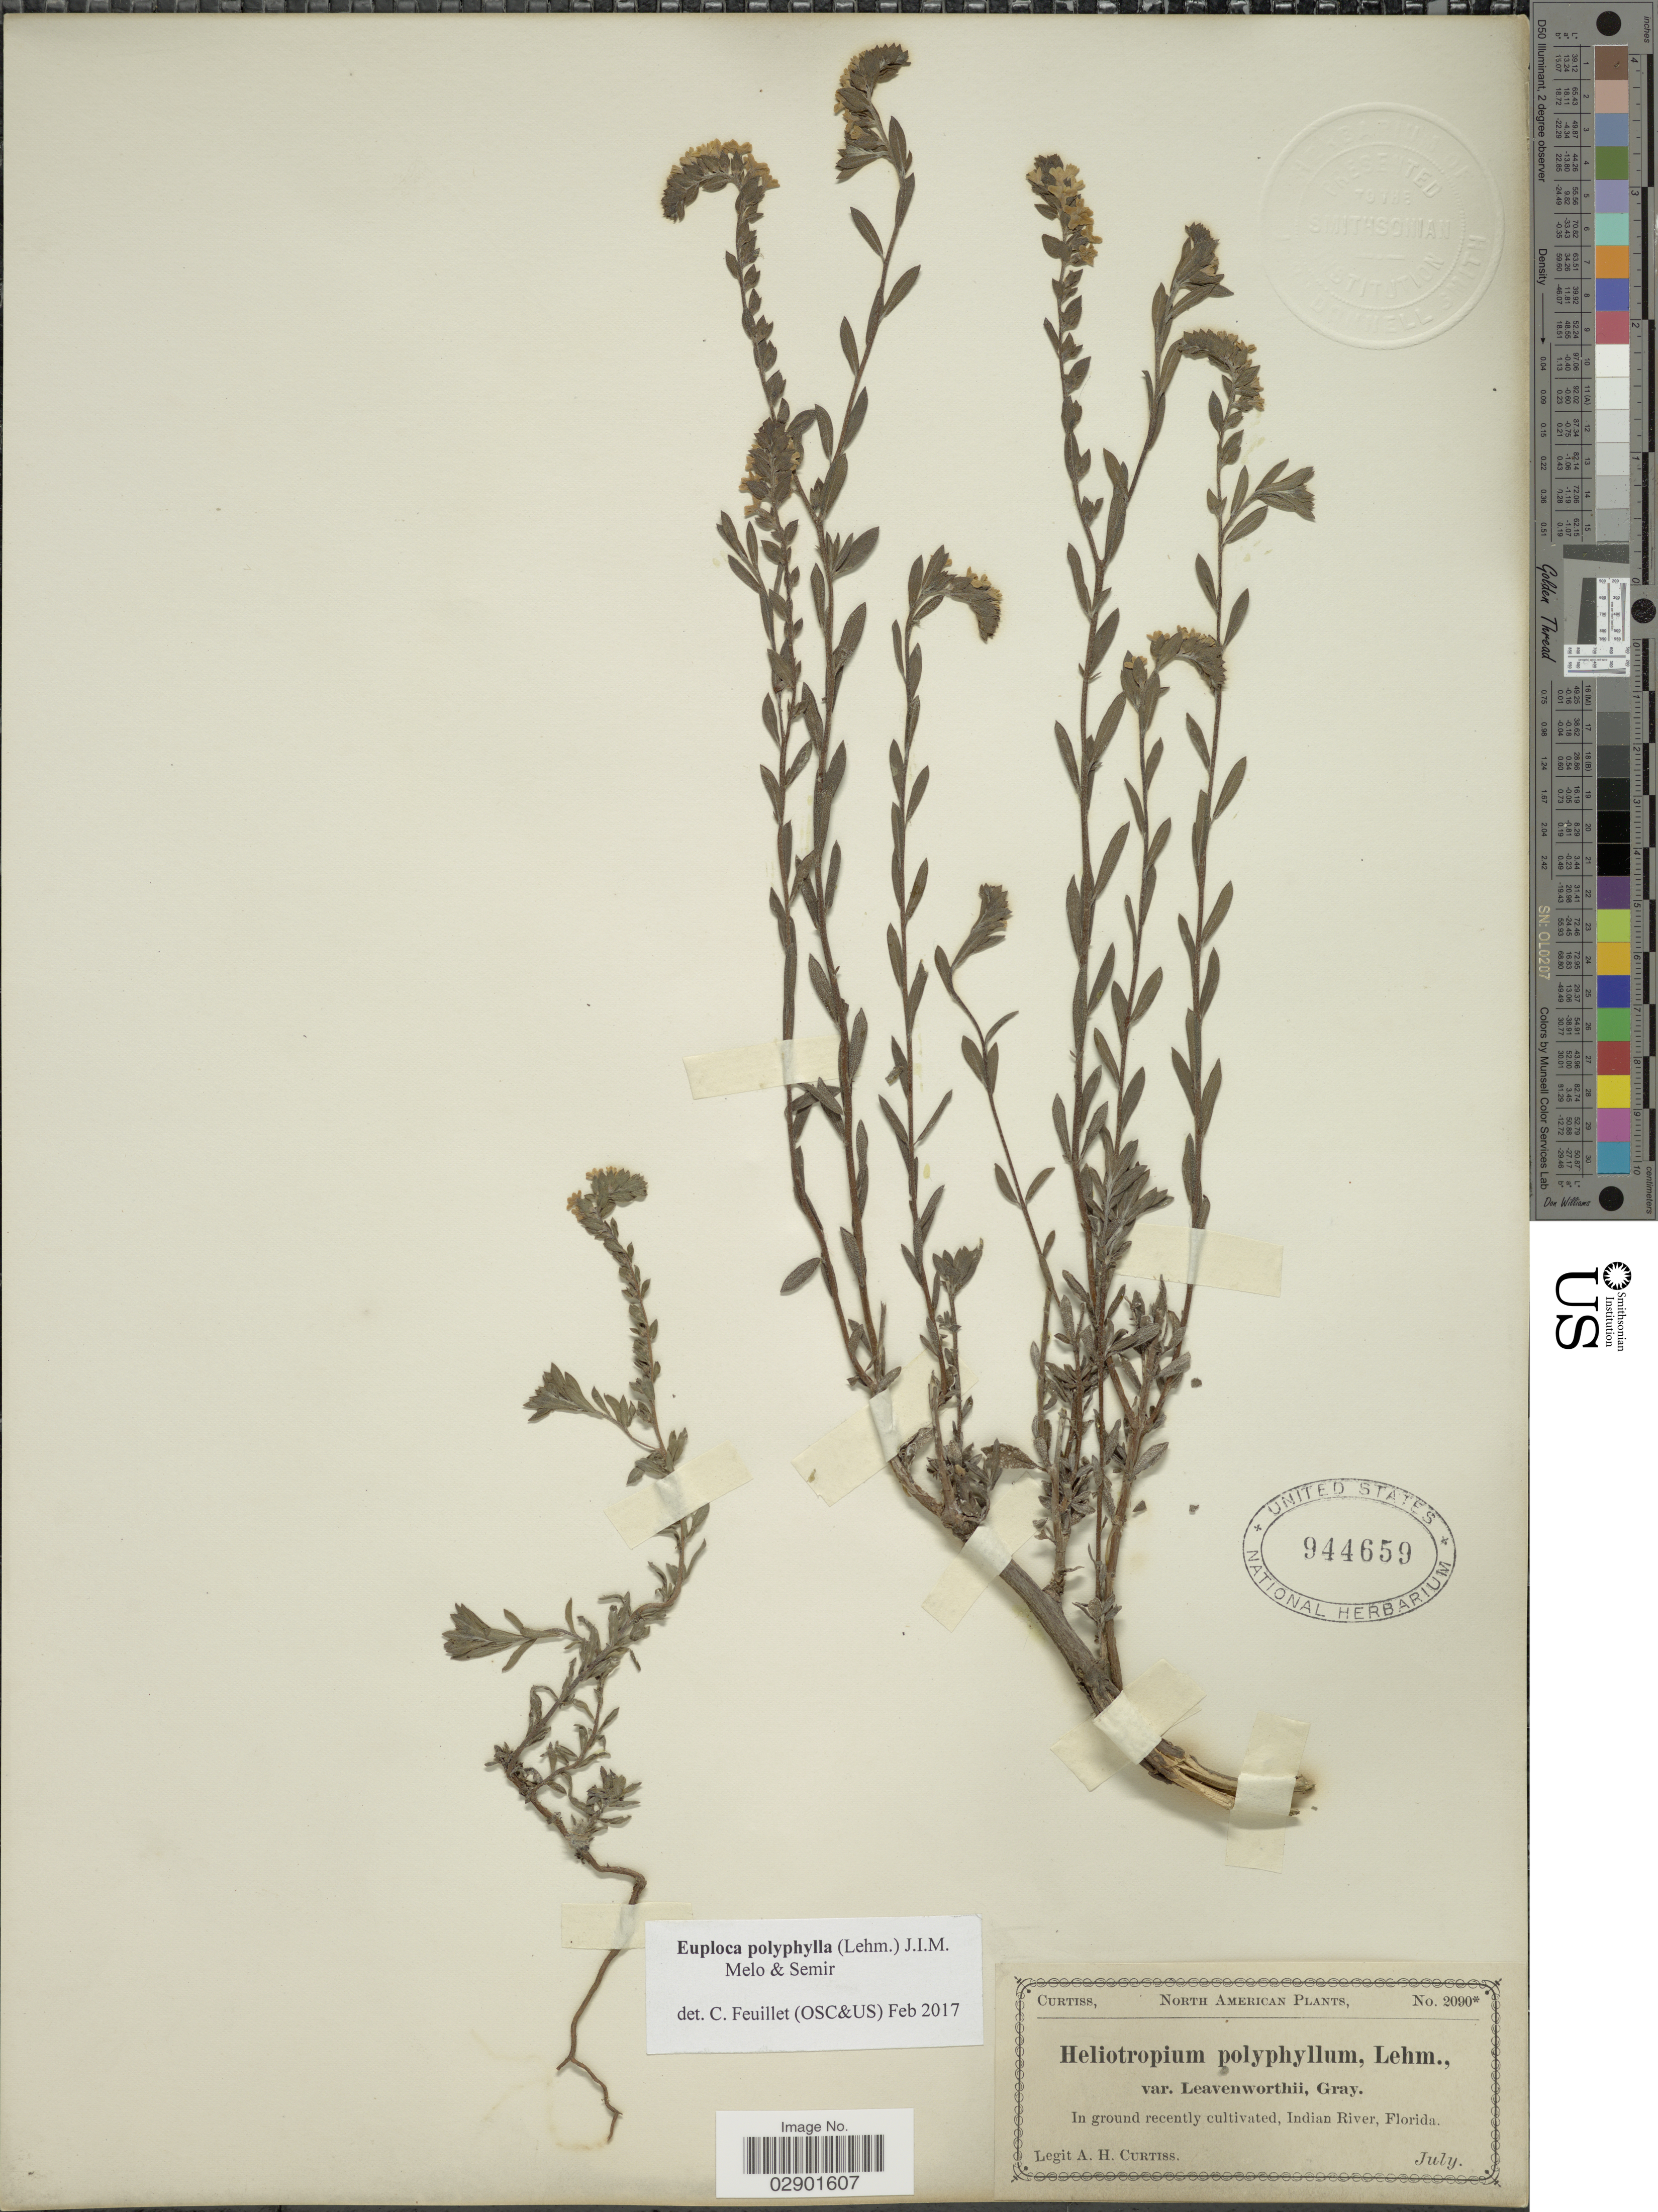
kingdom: Plantae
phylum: Tracheophyta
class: Magnoliopsida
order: Boraginales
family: Heliotropiaceae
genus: Euploca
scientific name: Euploca polyphylla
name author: (Lehm.) J.I.M. Melo & Semir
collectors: A. H. Curtiss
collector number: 2090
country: United States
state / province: Florida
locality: North America. In ground recently cultivated, Indian River, Florida.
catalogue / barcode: US 944659